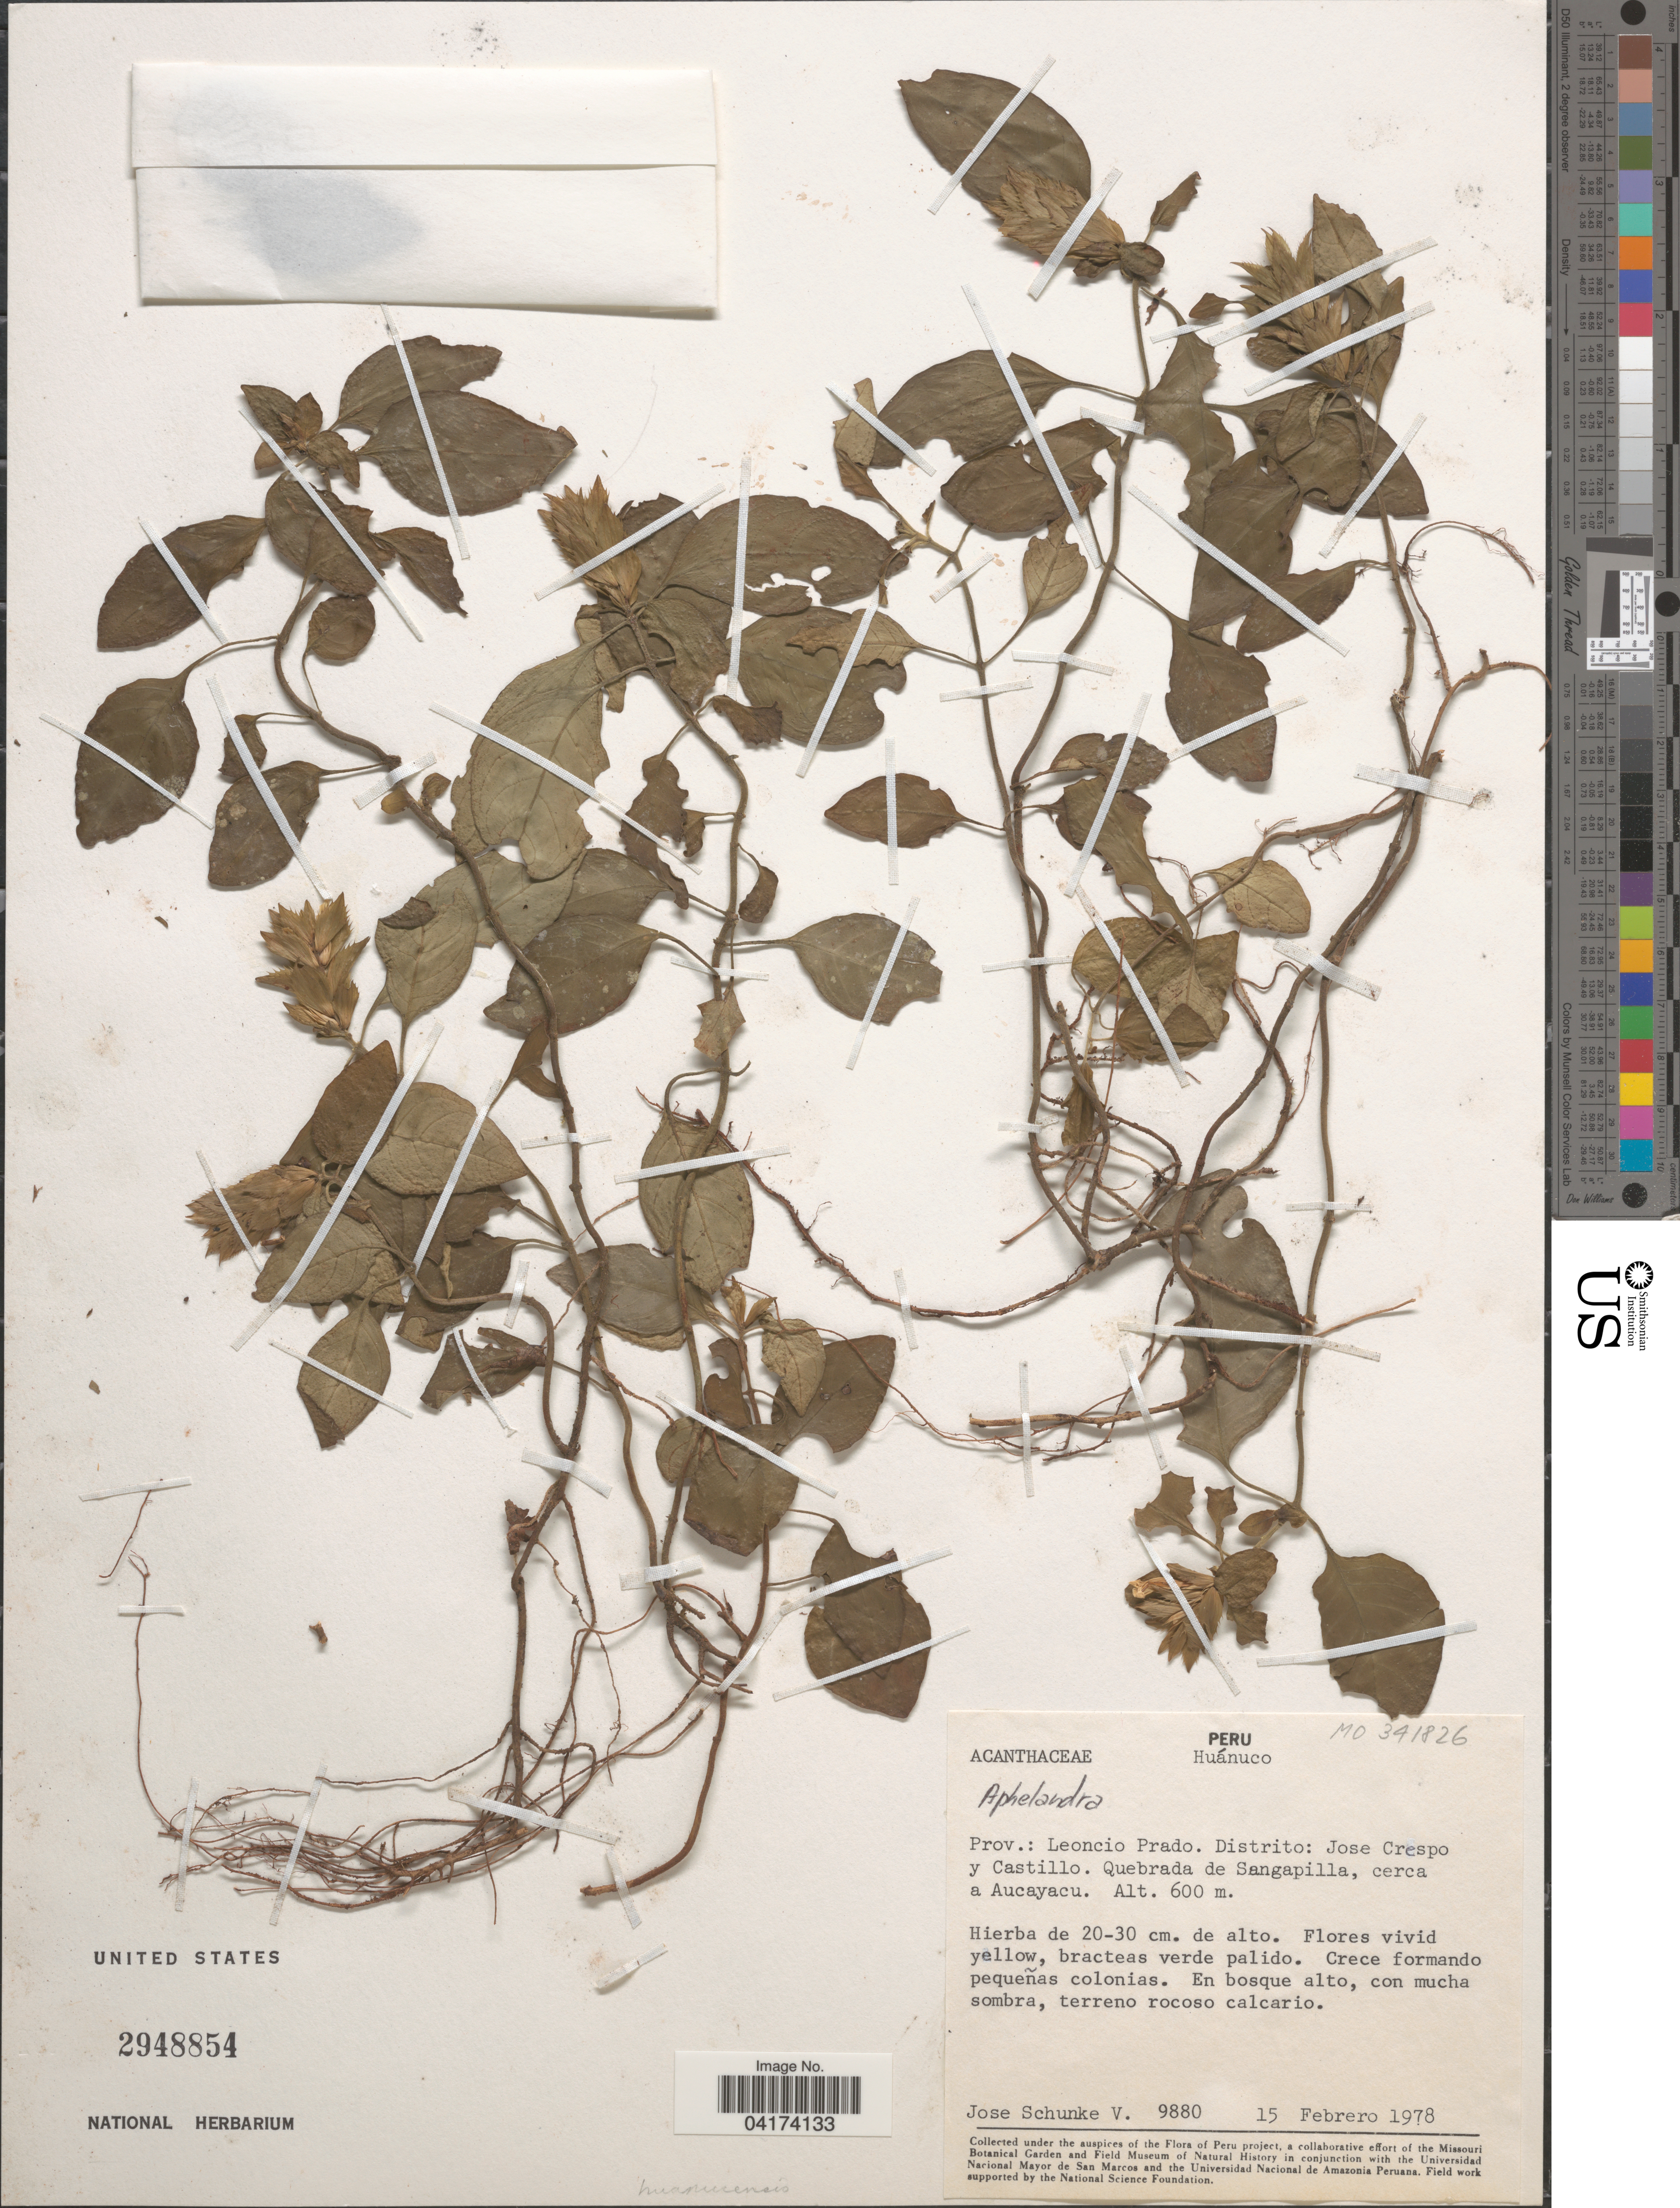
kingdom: Plantae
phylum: Tracheophyta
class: Magnoliopsida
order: Lamiales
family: Acanthaceae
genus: Aphelandra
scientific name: Aphelandra sp.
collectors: J. Schunke Vigo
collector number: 9880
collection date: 1978-02-15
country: Peru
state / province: Huánuco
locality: Prov.: Leoncio Prado. Distrito: Jose Crespo y Castillo. Quebrada de Sangapilla, cerca a Aucayacu.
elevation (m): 600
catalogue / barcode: US 2948854